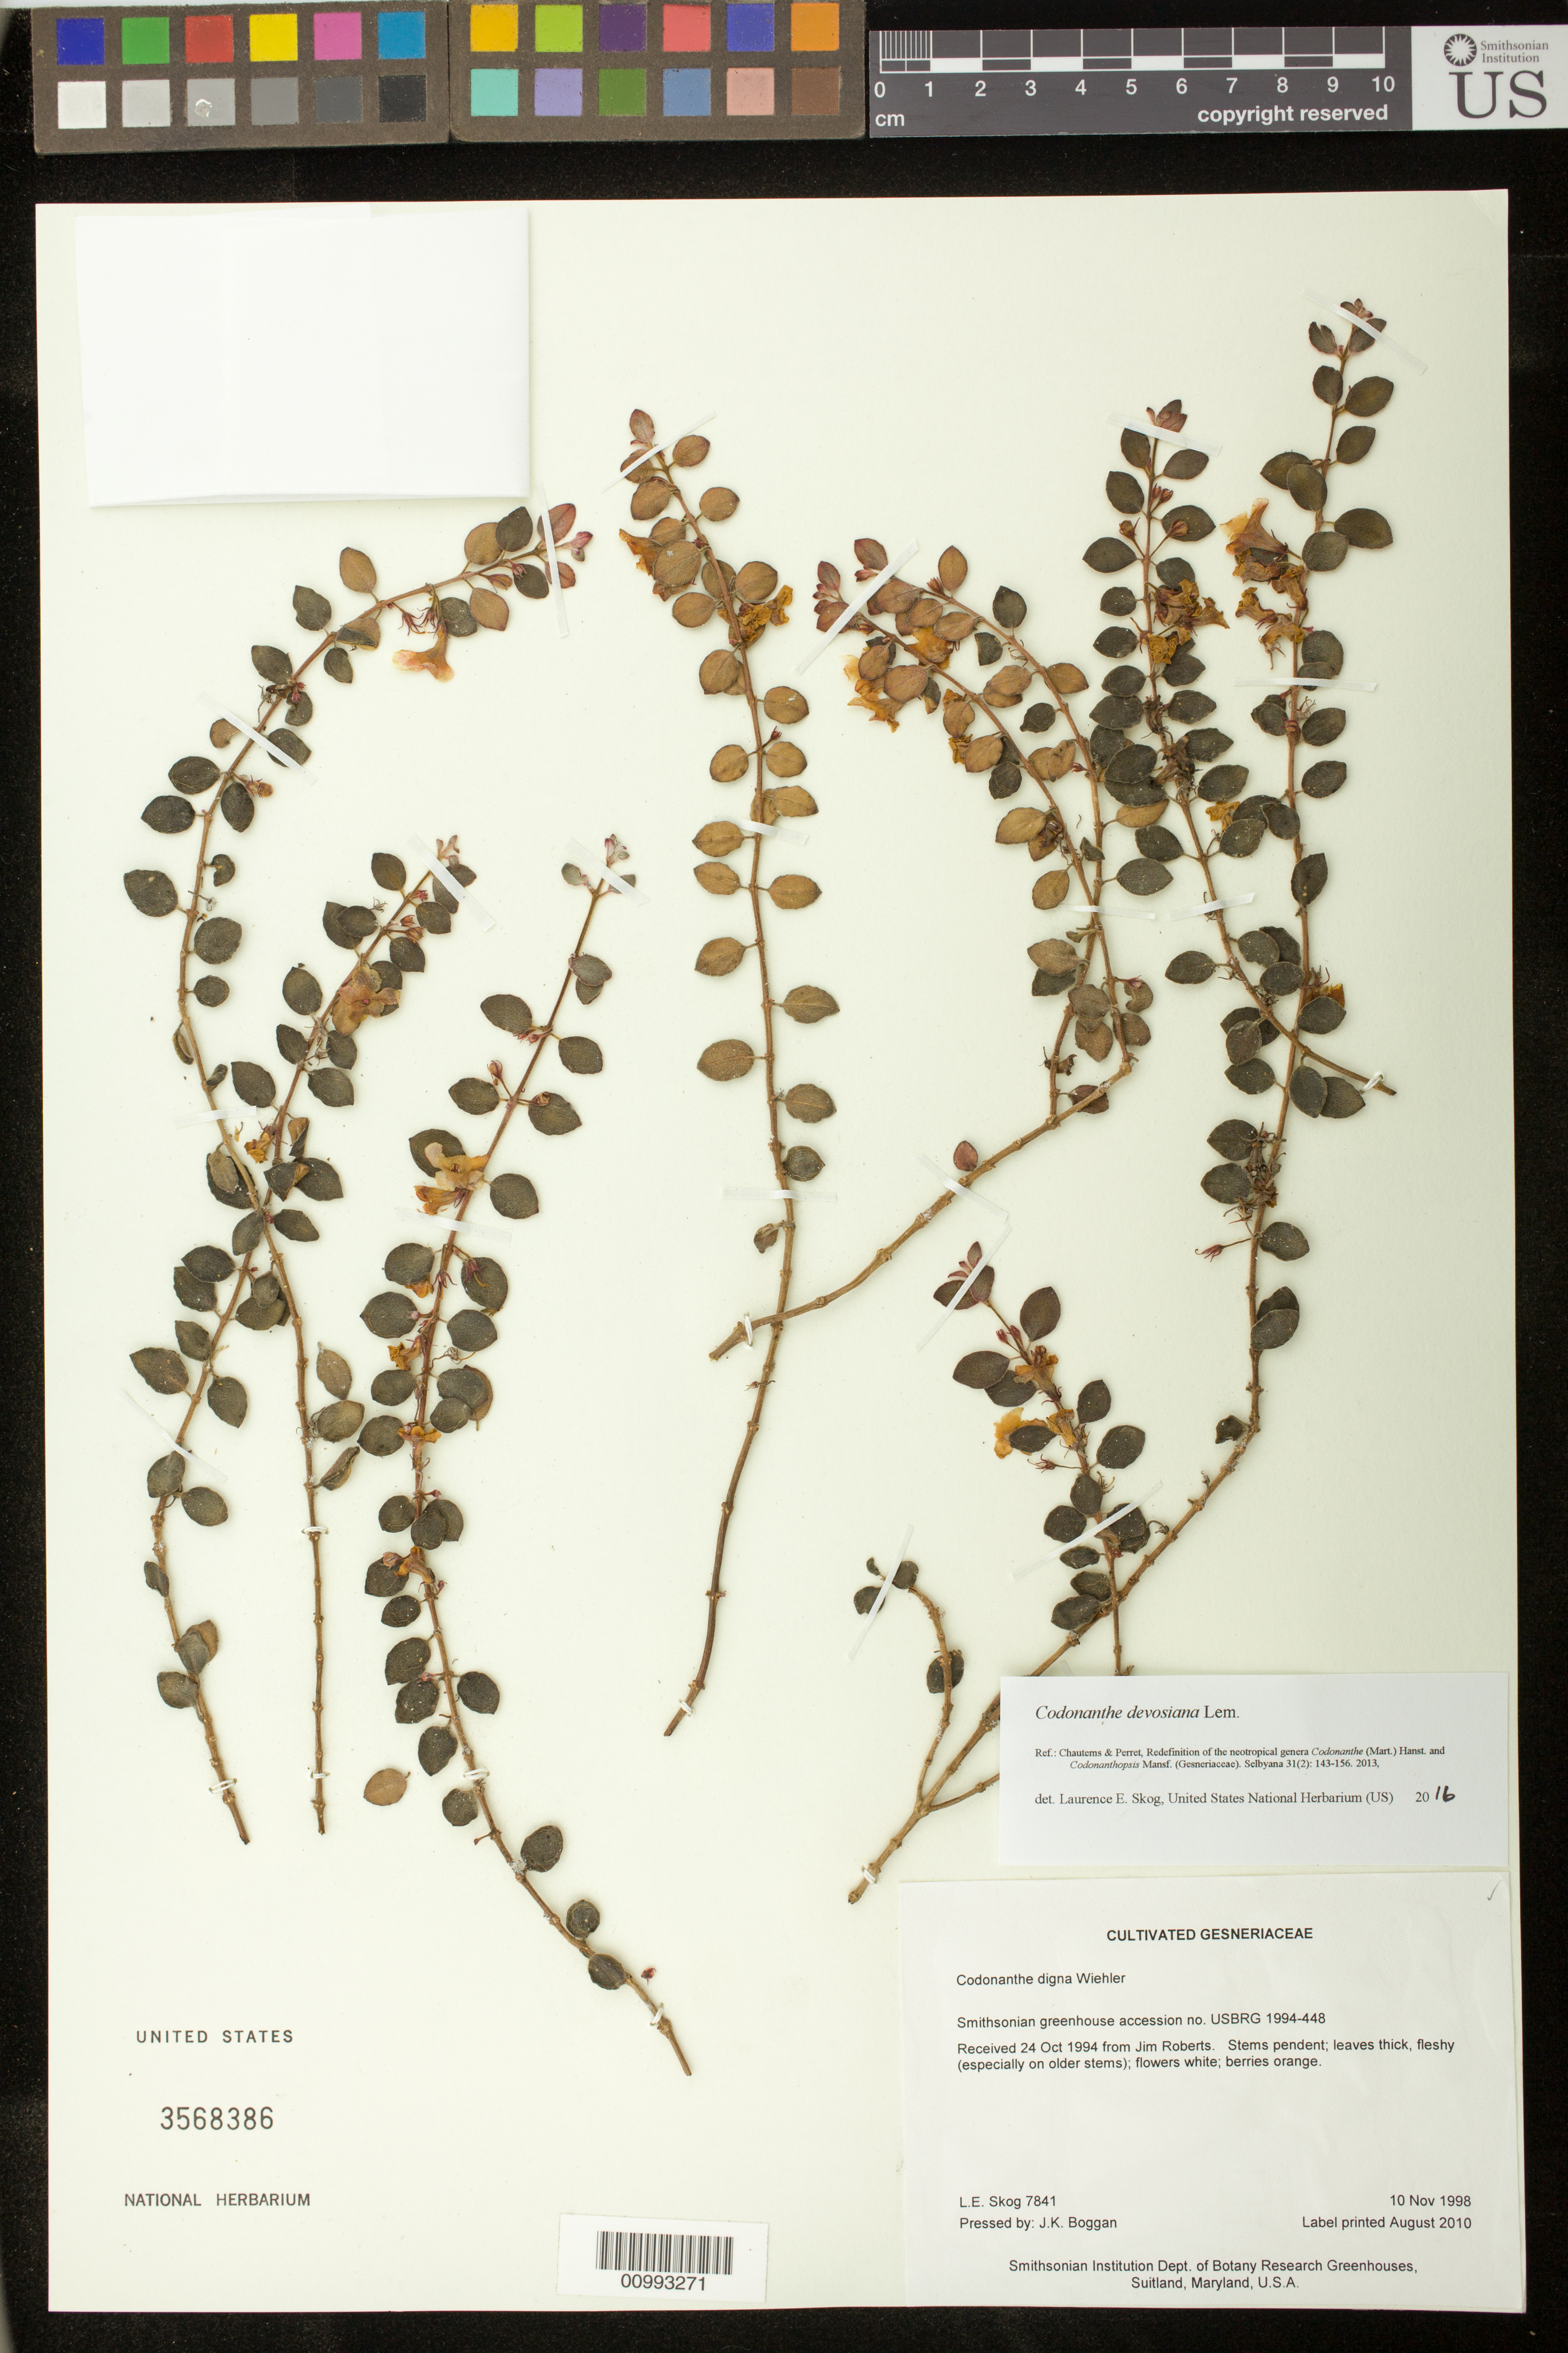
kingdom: Plantae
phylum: Tracheophyta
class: Magnoliopsida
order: Lamiales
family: Gesneriaceae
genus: Codonanthe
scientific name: Codonanthe devosiana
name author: Lem.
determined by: Skog, Laurence E.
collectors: L. E. Skog & J. K. Boggan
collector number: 7841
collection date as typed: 10 Nov 1998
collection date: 1998-11-10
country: United States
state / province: Maryland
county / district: Prince George's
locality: Smithsonian Institution Dept. of Botany Research Greenhouses, Suitland, Maryland, U.S.A.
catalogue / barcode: US 3568386